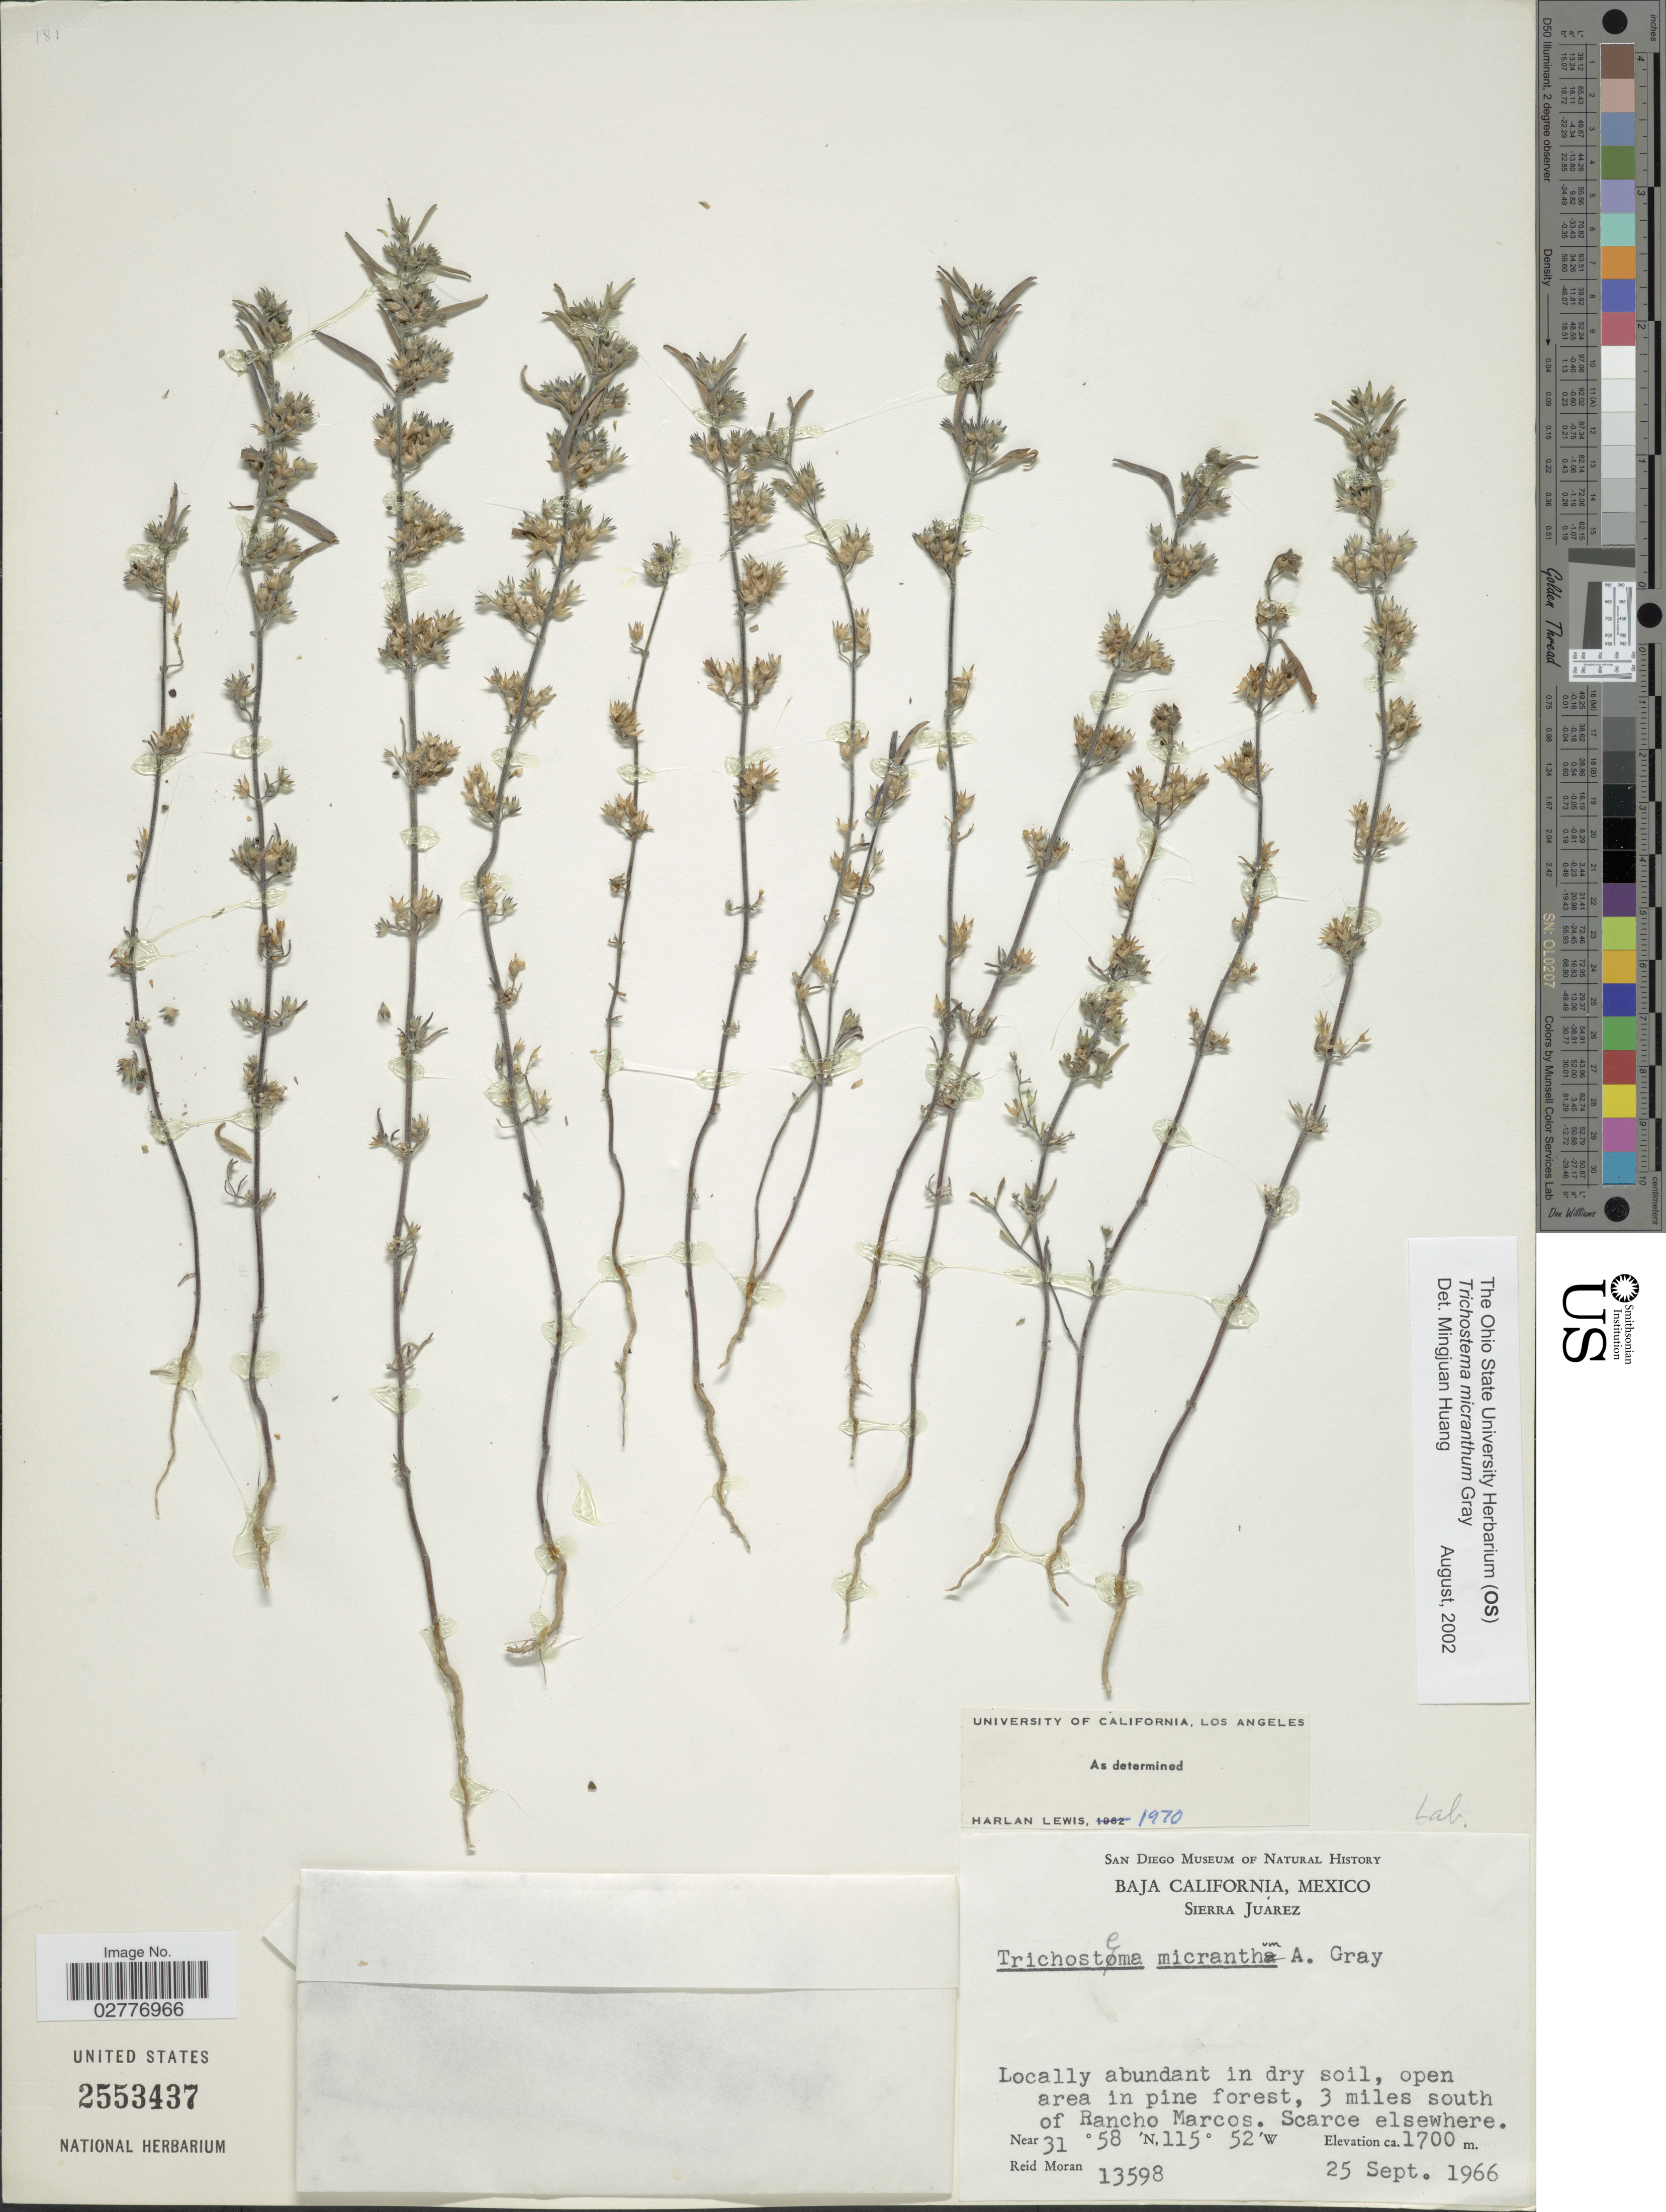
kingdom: Plantae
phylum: Tracheophyta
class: Magnoliopsida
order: Lamiales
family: Lamiaceae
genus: Trichostema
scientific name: Trichostema micranthum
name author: A. Gray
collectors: R. V. Moran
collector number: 13598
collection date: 1966-09-25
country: Mexico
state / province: Baja California Norte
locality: Sierra Juarez. Open area in pine forest, 3 miles south of Rancho Marcos.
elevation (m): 1700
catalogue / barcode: US 2553437